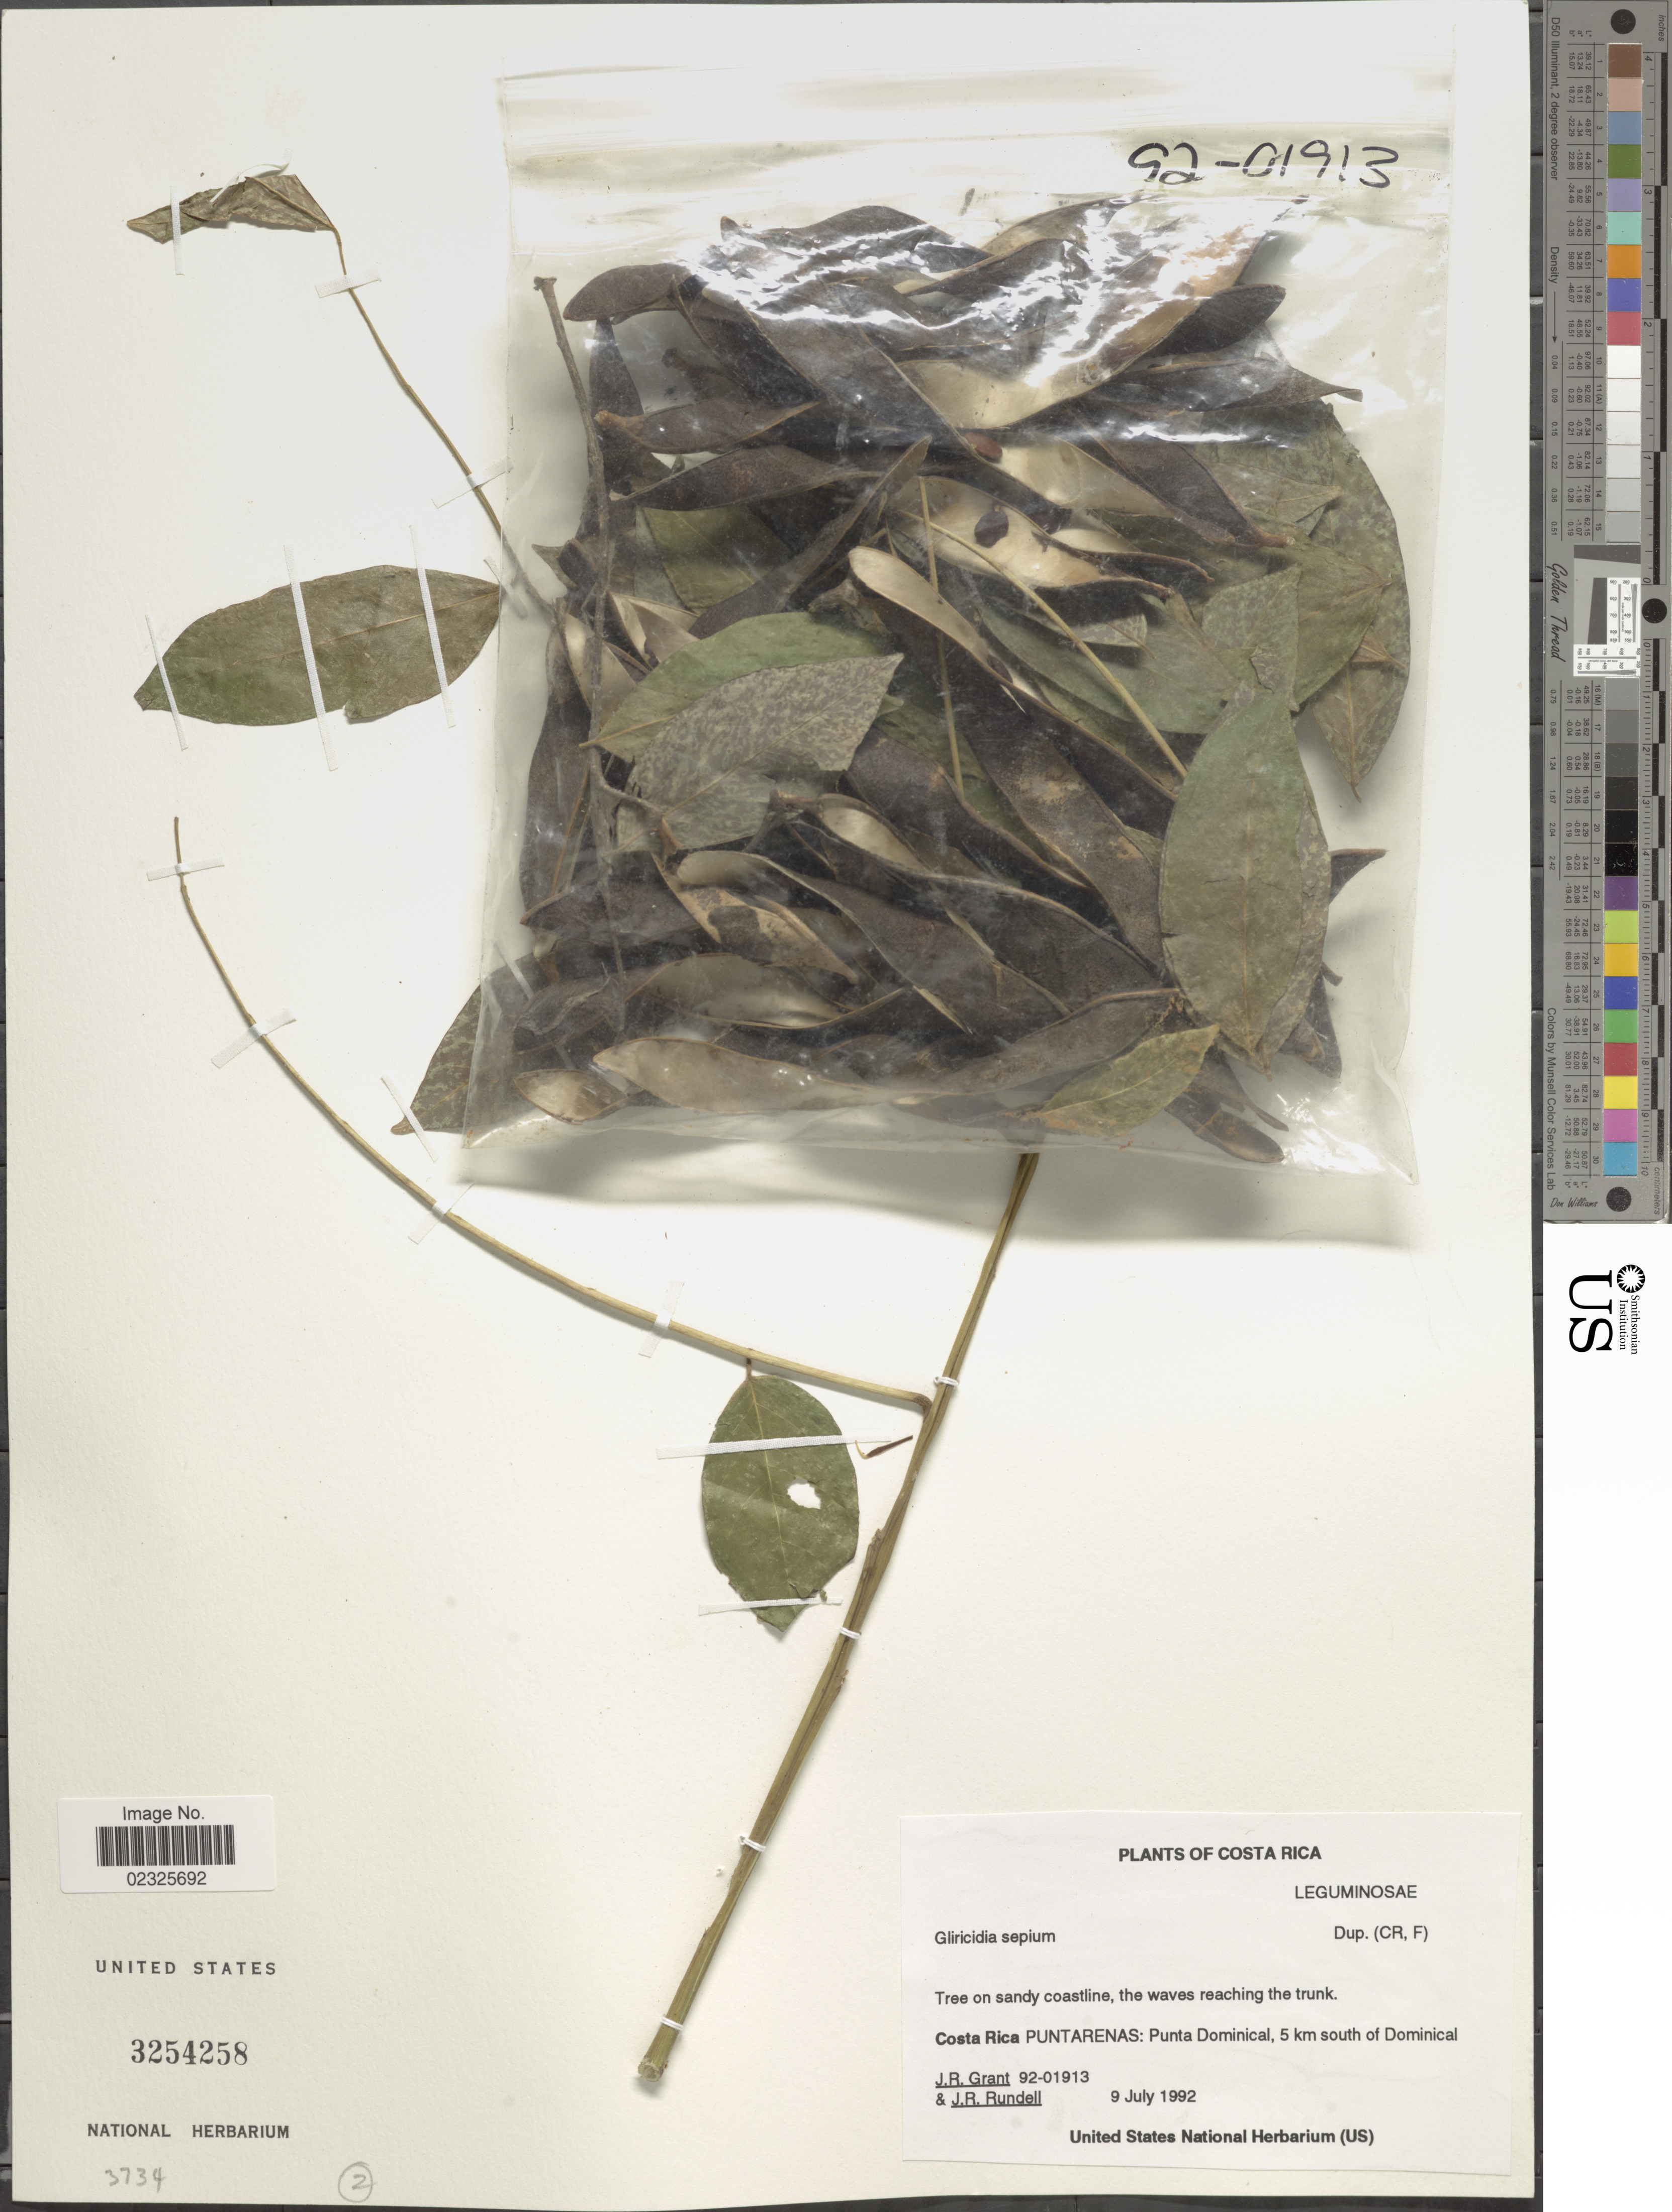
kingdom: Plantae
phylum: Tracheophyta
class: Magnoliopsida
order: Fabales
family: Fabaceae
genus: Gliricidia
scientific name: Gliricidia sepium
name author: (Jacq.) Kunth ex Walp.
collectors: J. Grant & J. R. Rundell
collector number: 92-01913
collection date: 1992-07-09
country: Costa Rica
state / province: Puntarenas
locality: Punta Dominical, 5 km south of Dominical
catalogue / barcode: US 3254258